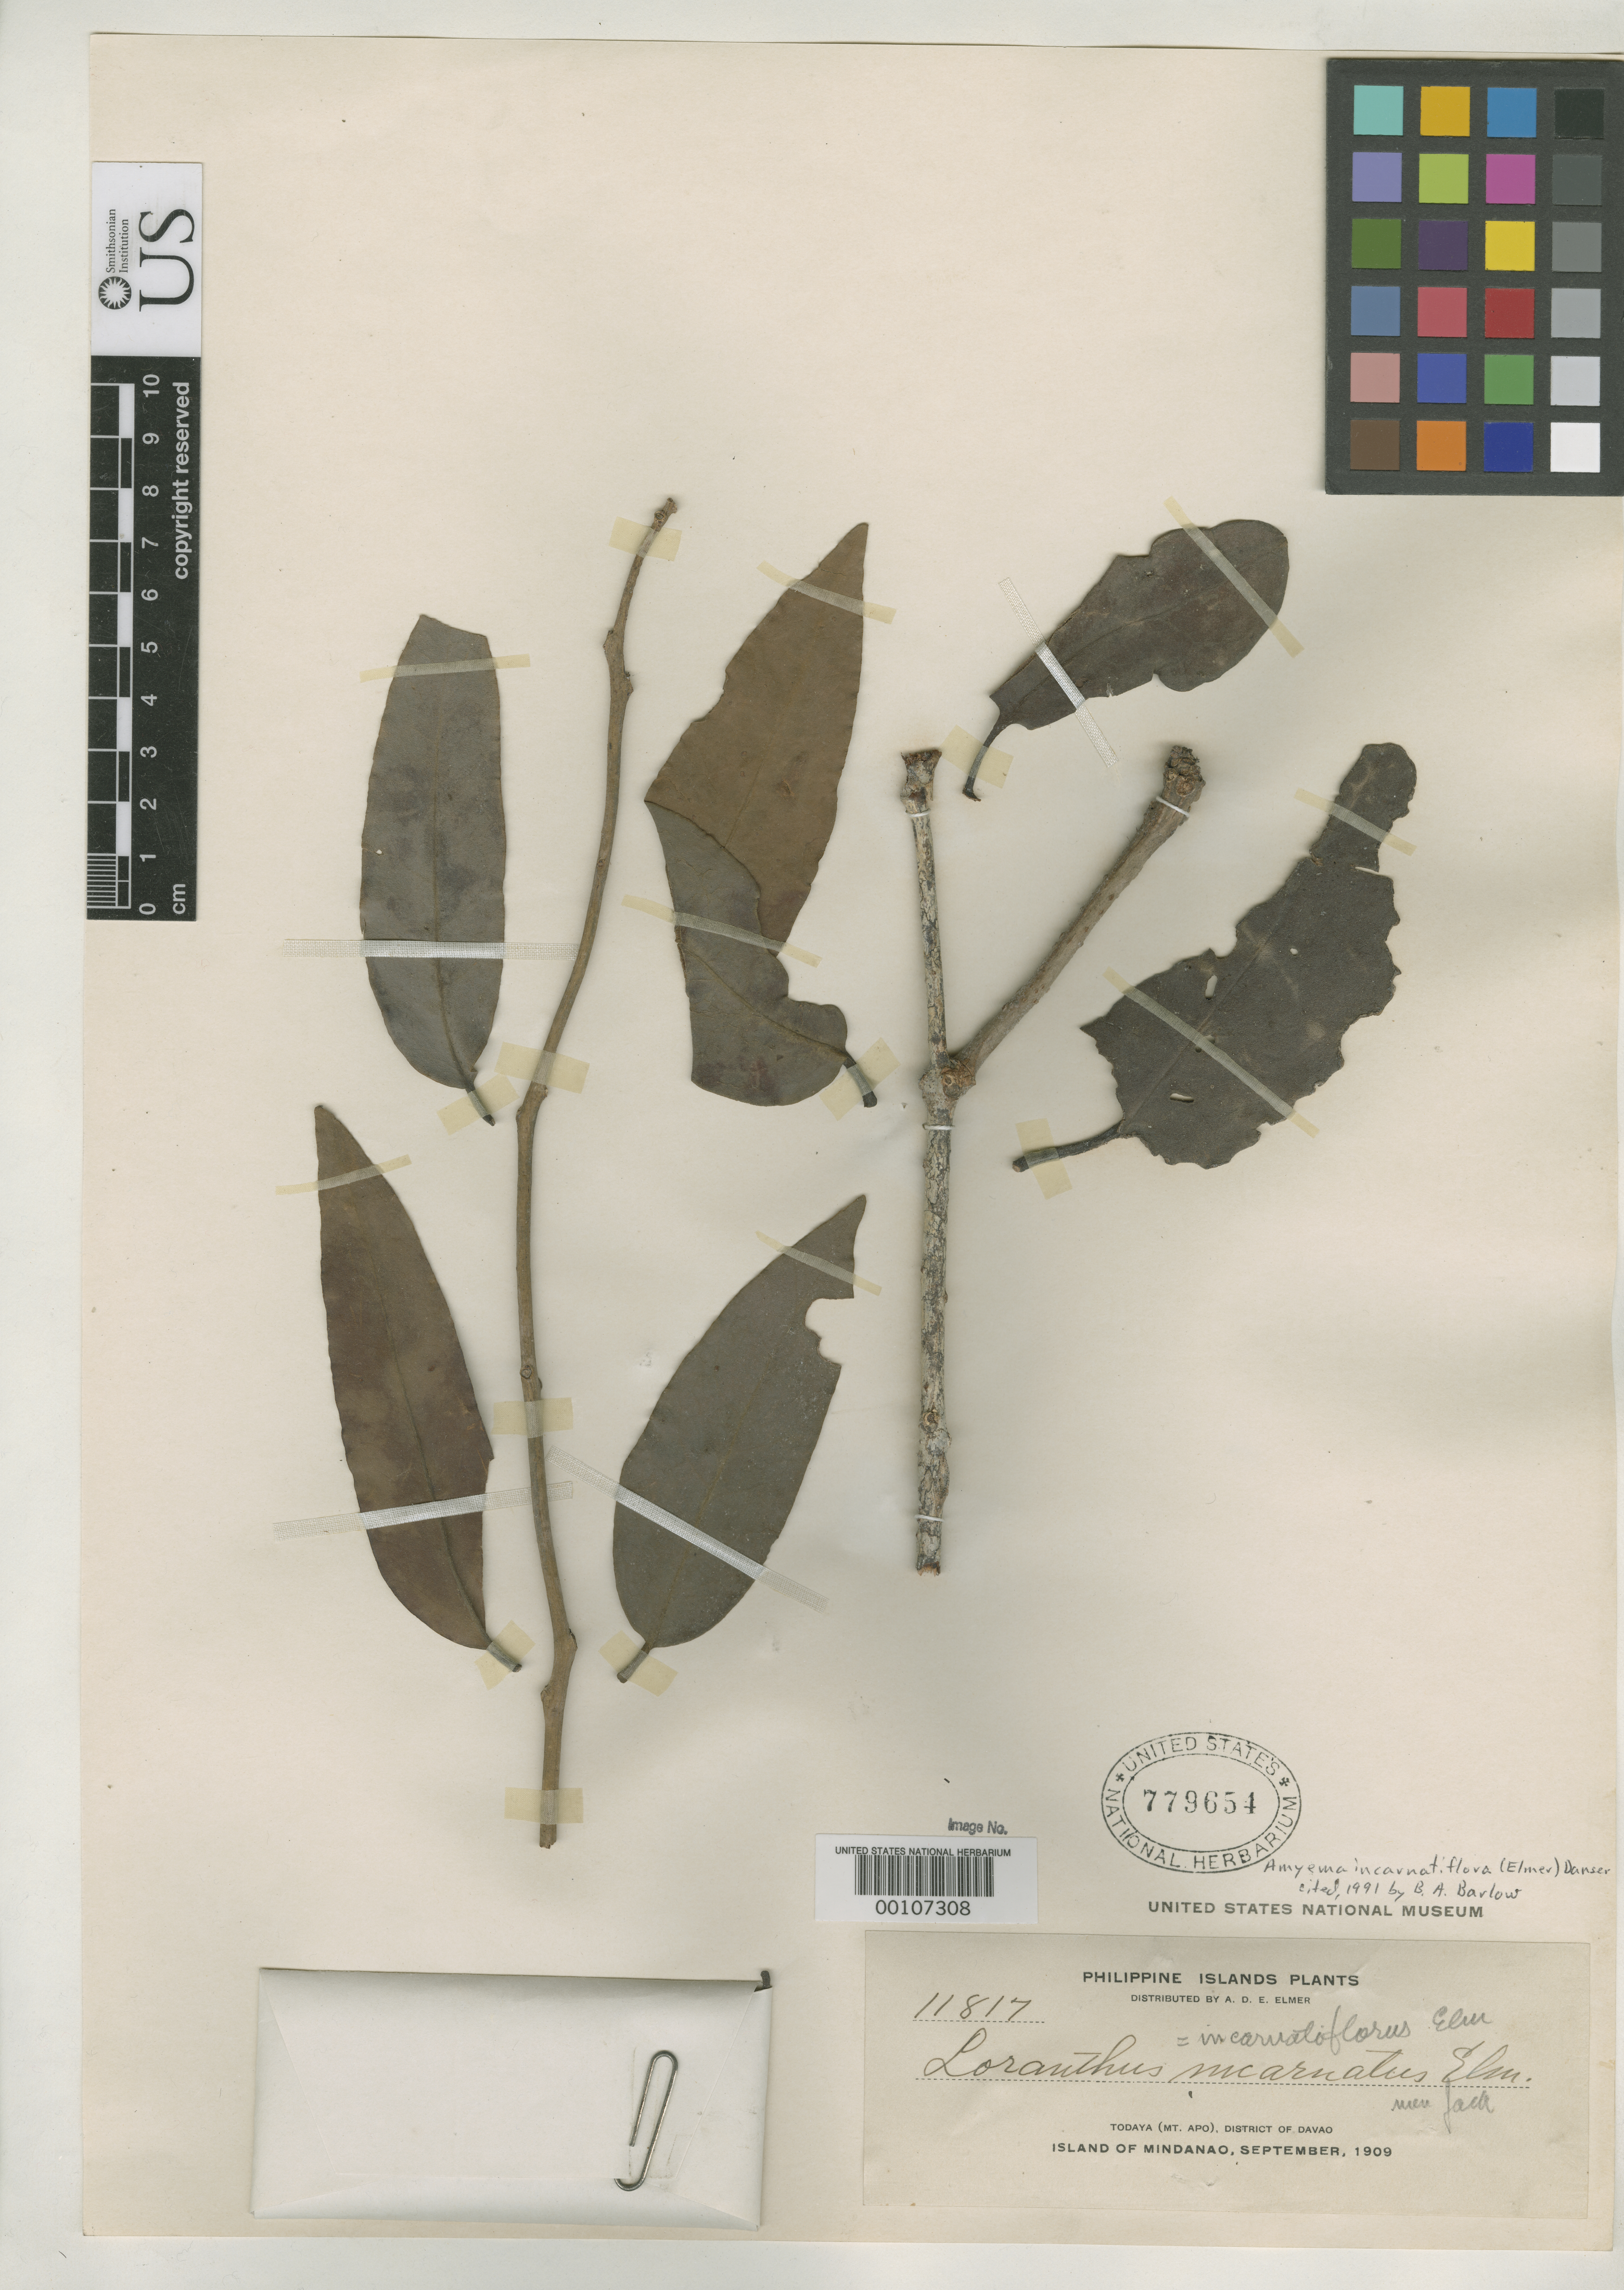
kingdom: Plantae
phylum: Tracheophyta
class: Magnoliopsida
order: Santalales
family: Loranthaceae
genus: Loranthus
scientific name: Loranthus incarnatus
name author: Elmer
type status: Isotype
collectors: A. D. E. Elmer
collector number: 11817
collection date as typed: Sep 1909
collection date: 1909-09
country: Philippines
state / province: Davao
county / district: Davao del Sur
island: Mindanao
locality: Todaya, Mt. Apo.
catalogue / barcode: US 779654